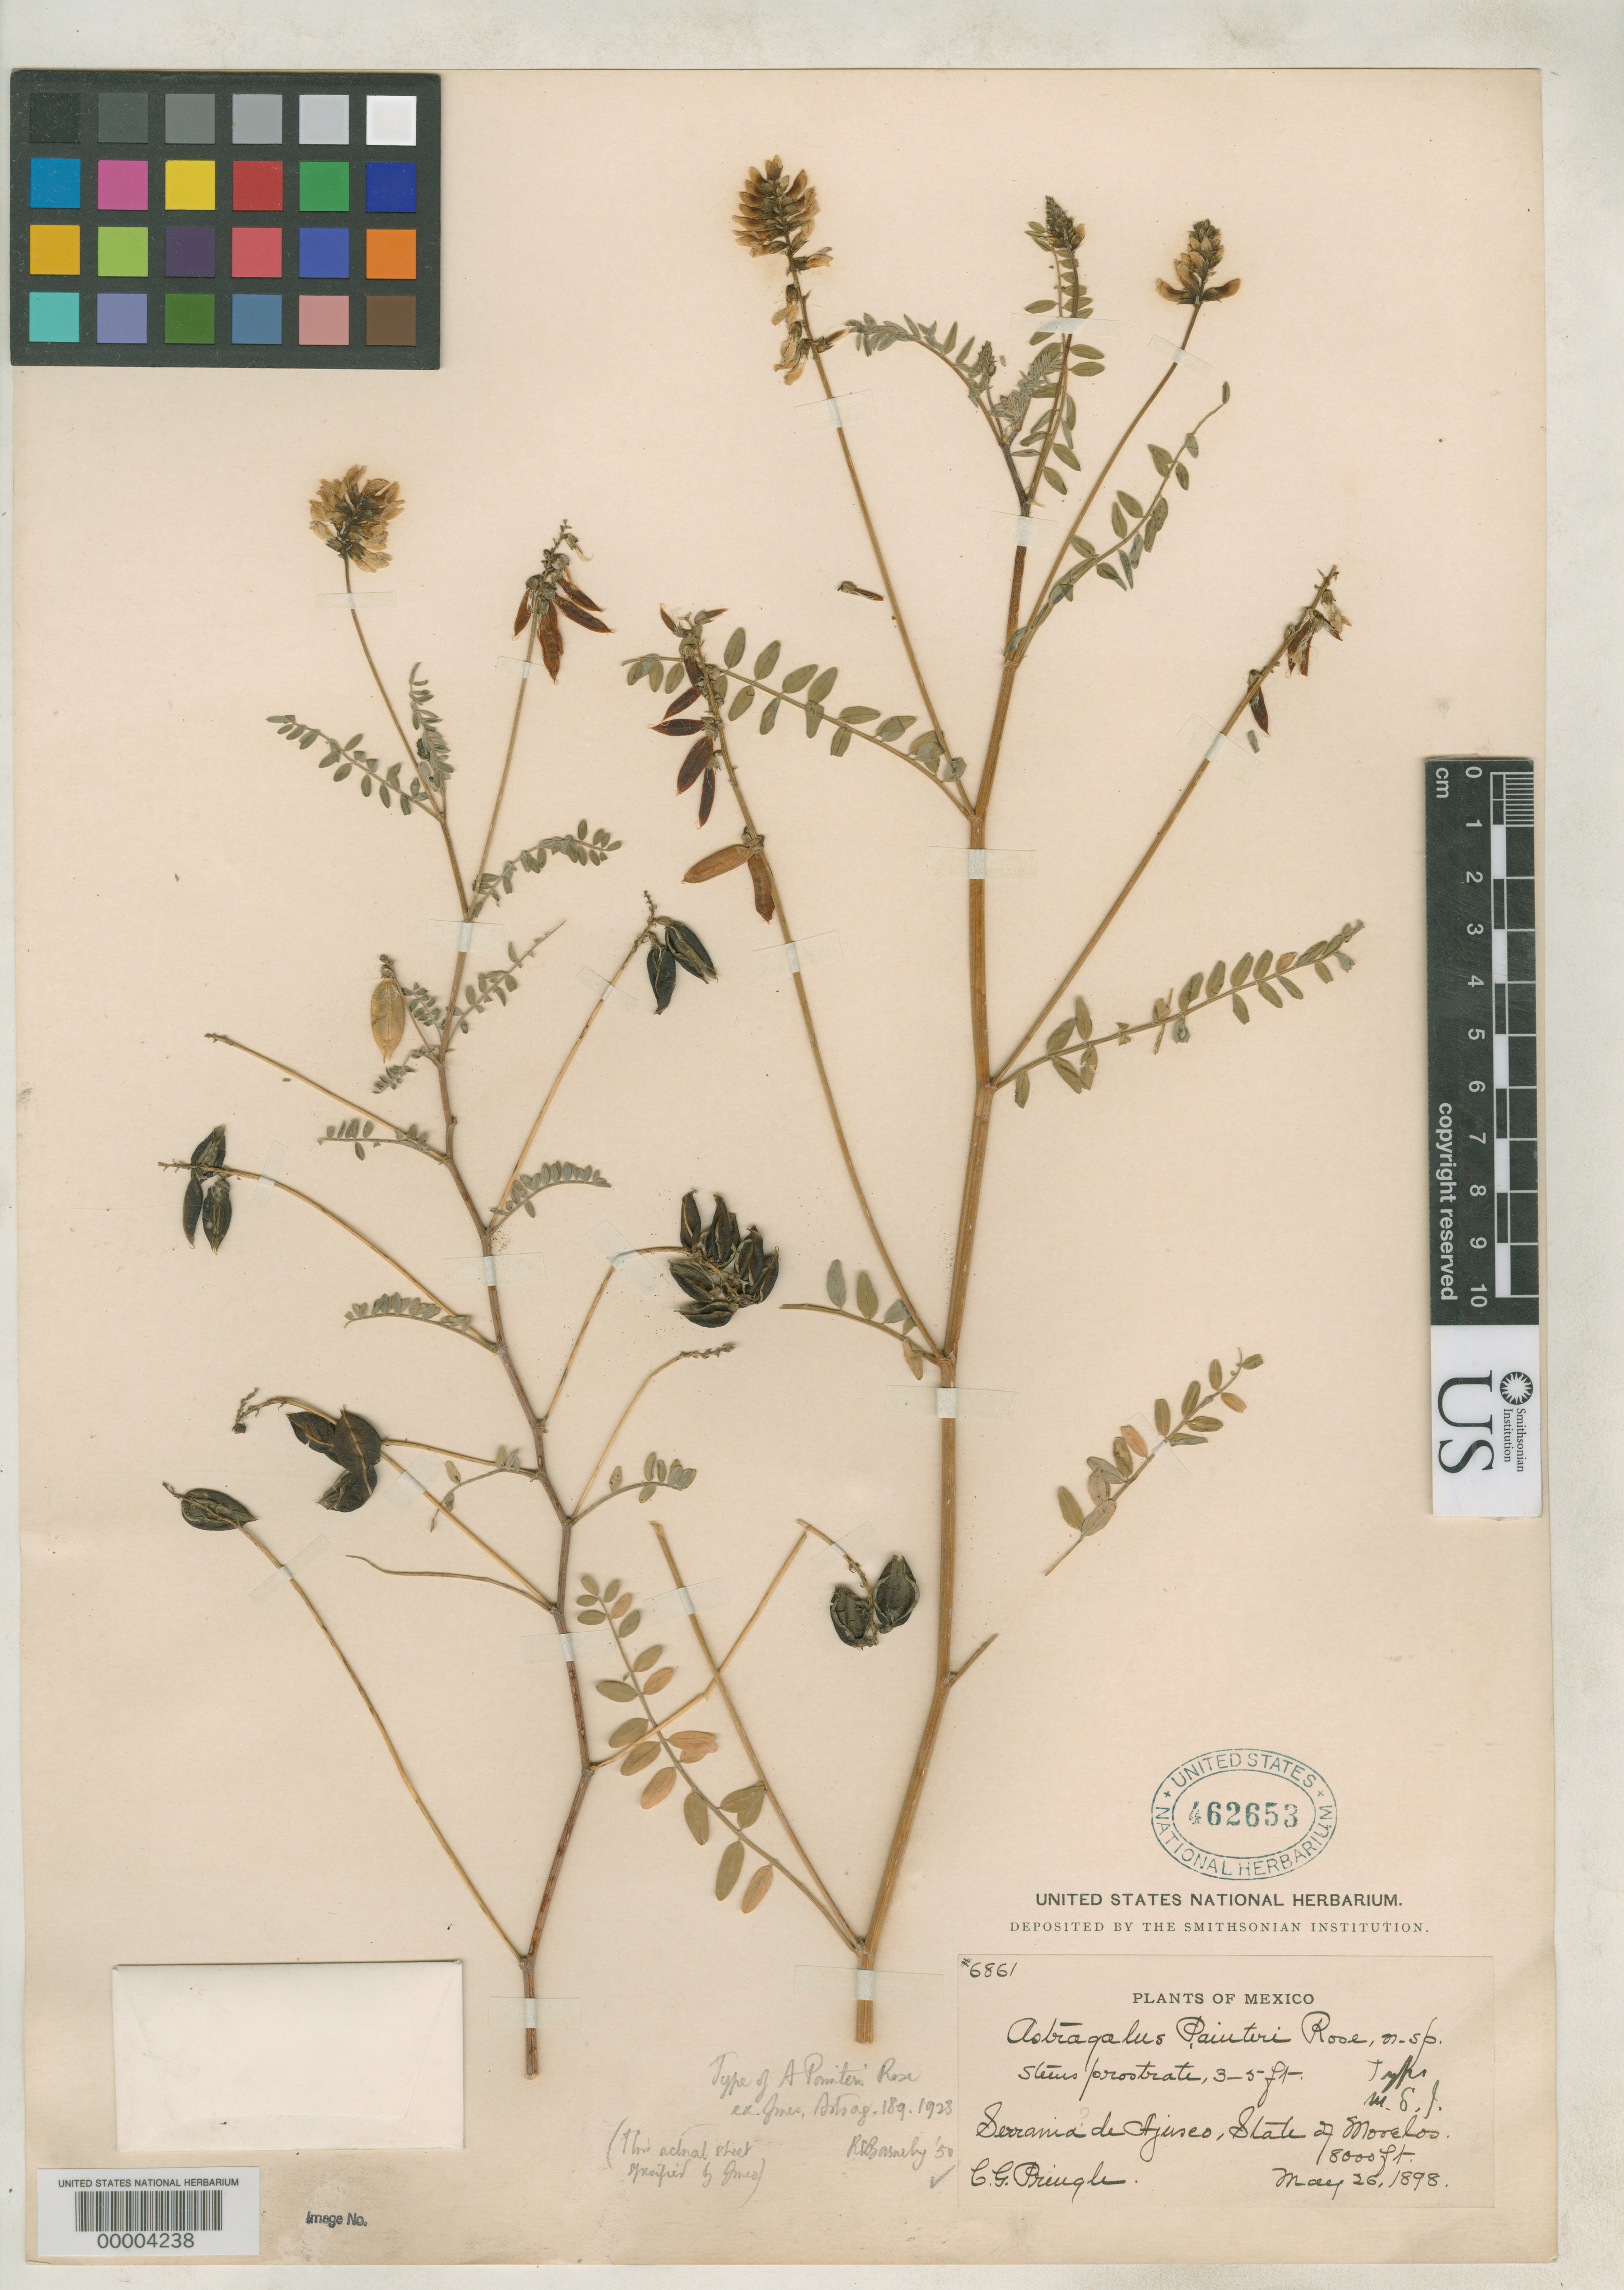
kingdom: Plantae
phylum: Tracheophyta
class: Magnoliopsida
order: Fabales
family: Fabaceae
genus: Astragalus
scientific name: Astragalus painteri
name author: Rose ex M.E. Jones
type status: Holotype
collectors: C. G. Pringle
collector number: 6861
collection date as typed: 26 May 1898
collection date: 1898-05-26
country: Mexico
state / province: Morelos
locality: Sierra de Ajusco.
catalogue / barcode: US 462653